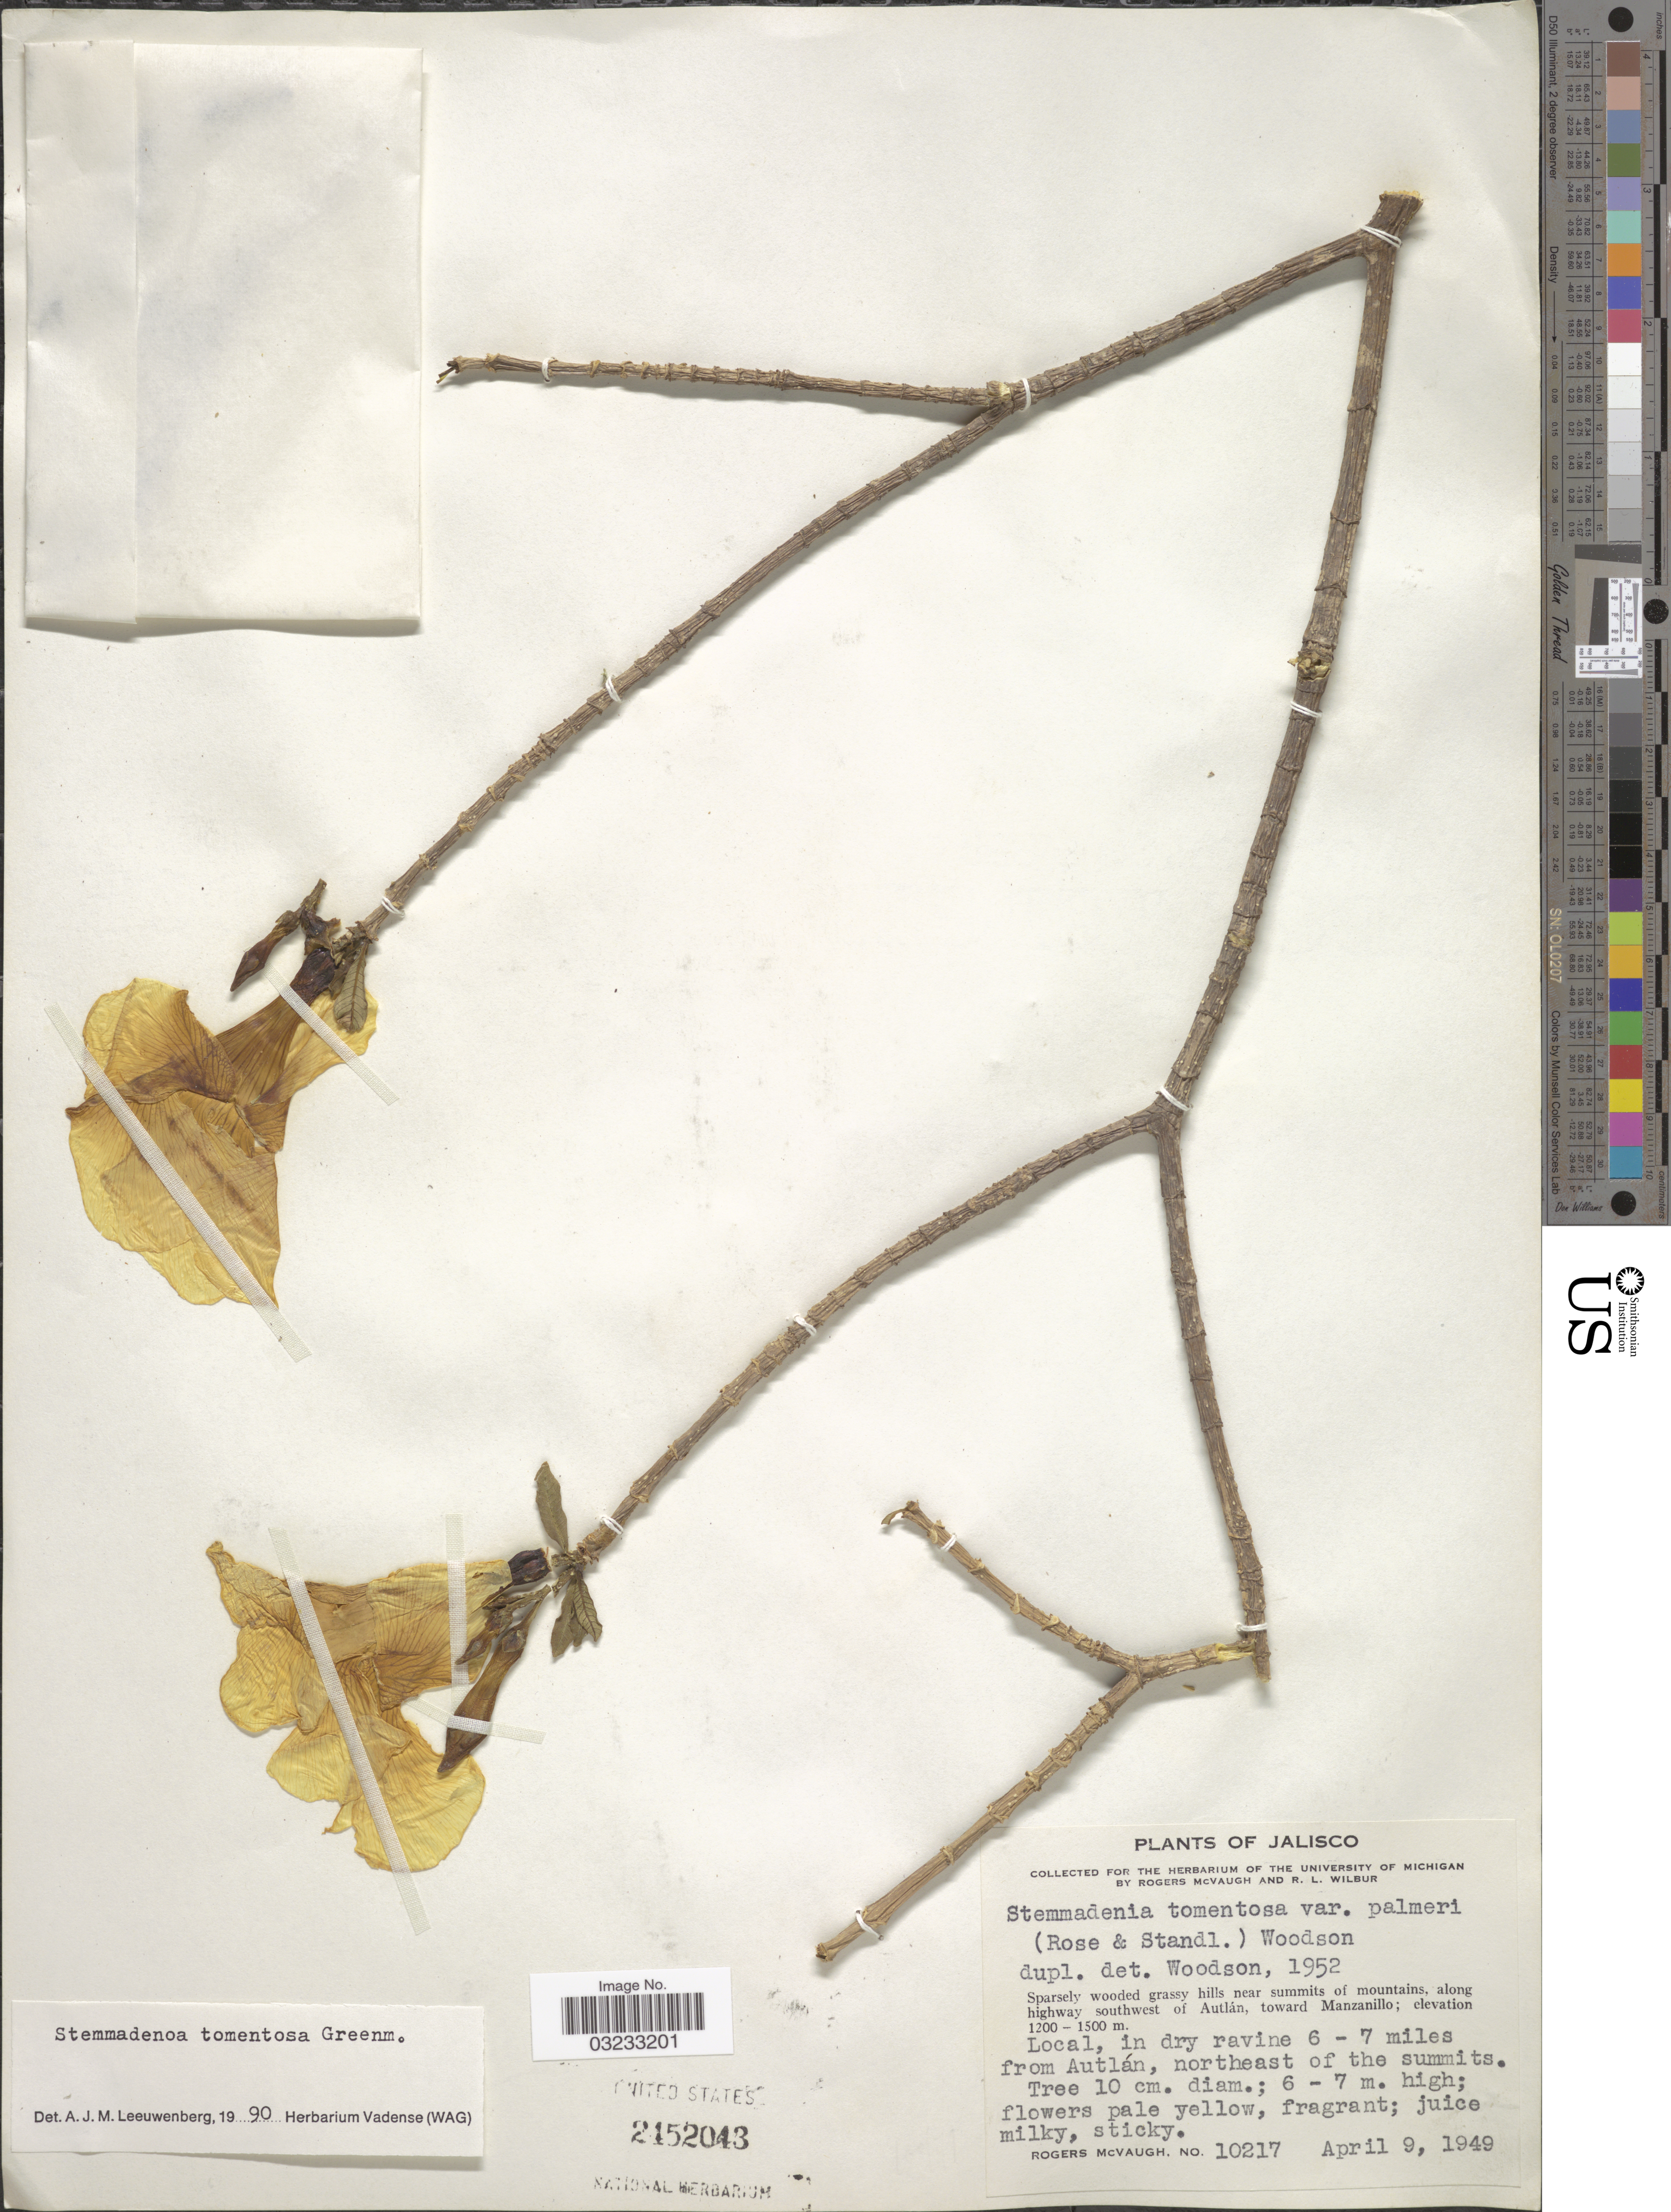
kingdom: Plantae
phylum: Tracheophyta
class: Magnoliopsida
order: Gentianales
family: Apocynaceae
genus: Stemmadenia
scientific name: Stemmadenia tomentosa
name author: Greenm.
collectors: R. McVaugh & R. L. Wilbur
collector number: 10217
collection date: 1949-04-09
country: Mexico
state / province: Jalisco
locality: Sparsely wooded grassy hills, near summits of mountains, along highway southwest of Autlán, toward Manzanillo.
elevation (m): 1200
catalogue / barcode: US 2452043